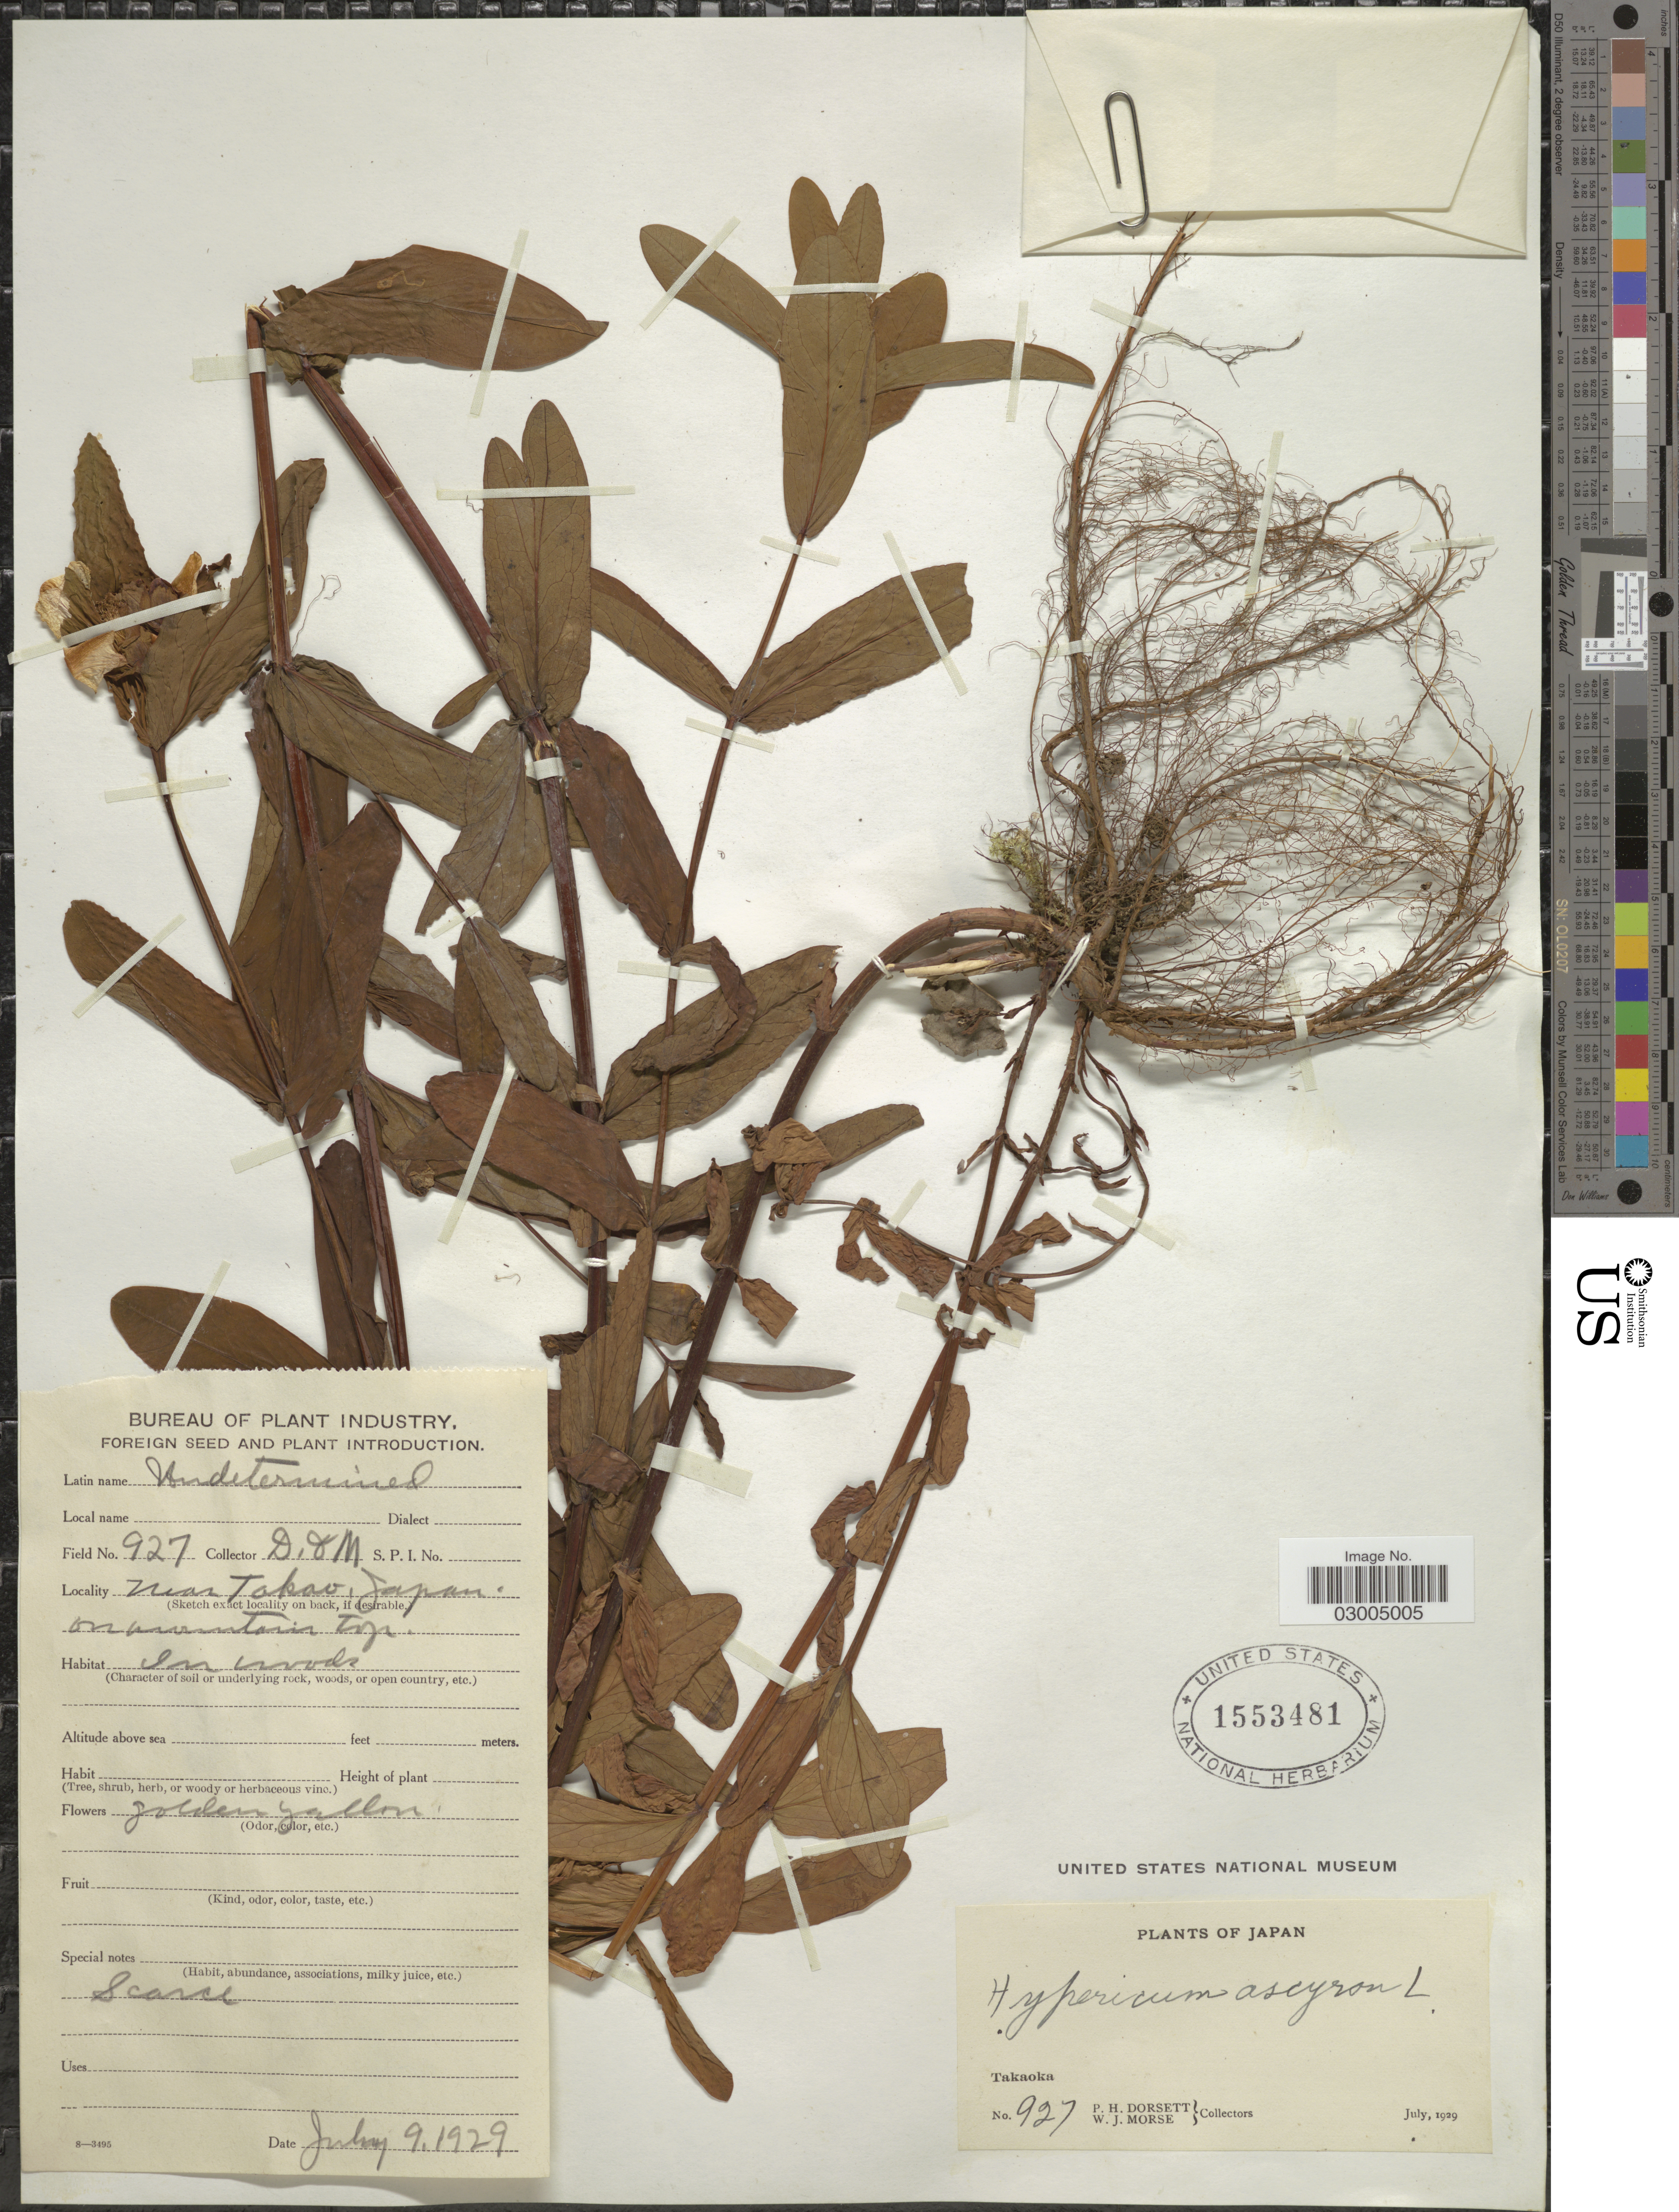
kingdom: Plantae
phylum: Tracheophyta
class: Magnoliopsida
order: Malpighiales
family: Hypericaceae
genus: Hypericum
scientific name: Hypericum ascyron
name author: L.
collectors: P. H. Dorsett & W. J. Morse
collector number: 927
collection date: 1929-07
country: Japan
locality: Takaoka. Near Tokao, on mountain top.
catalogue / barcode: US 1553481